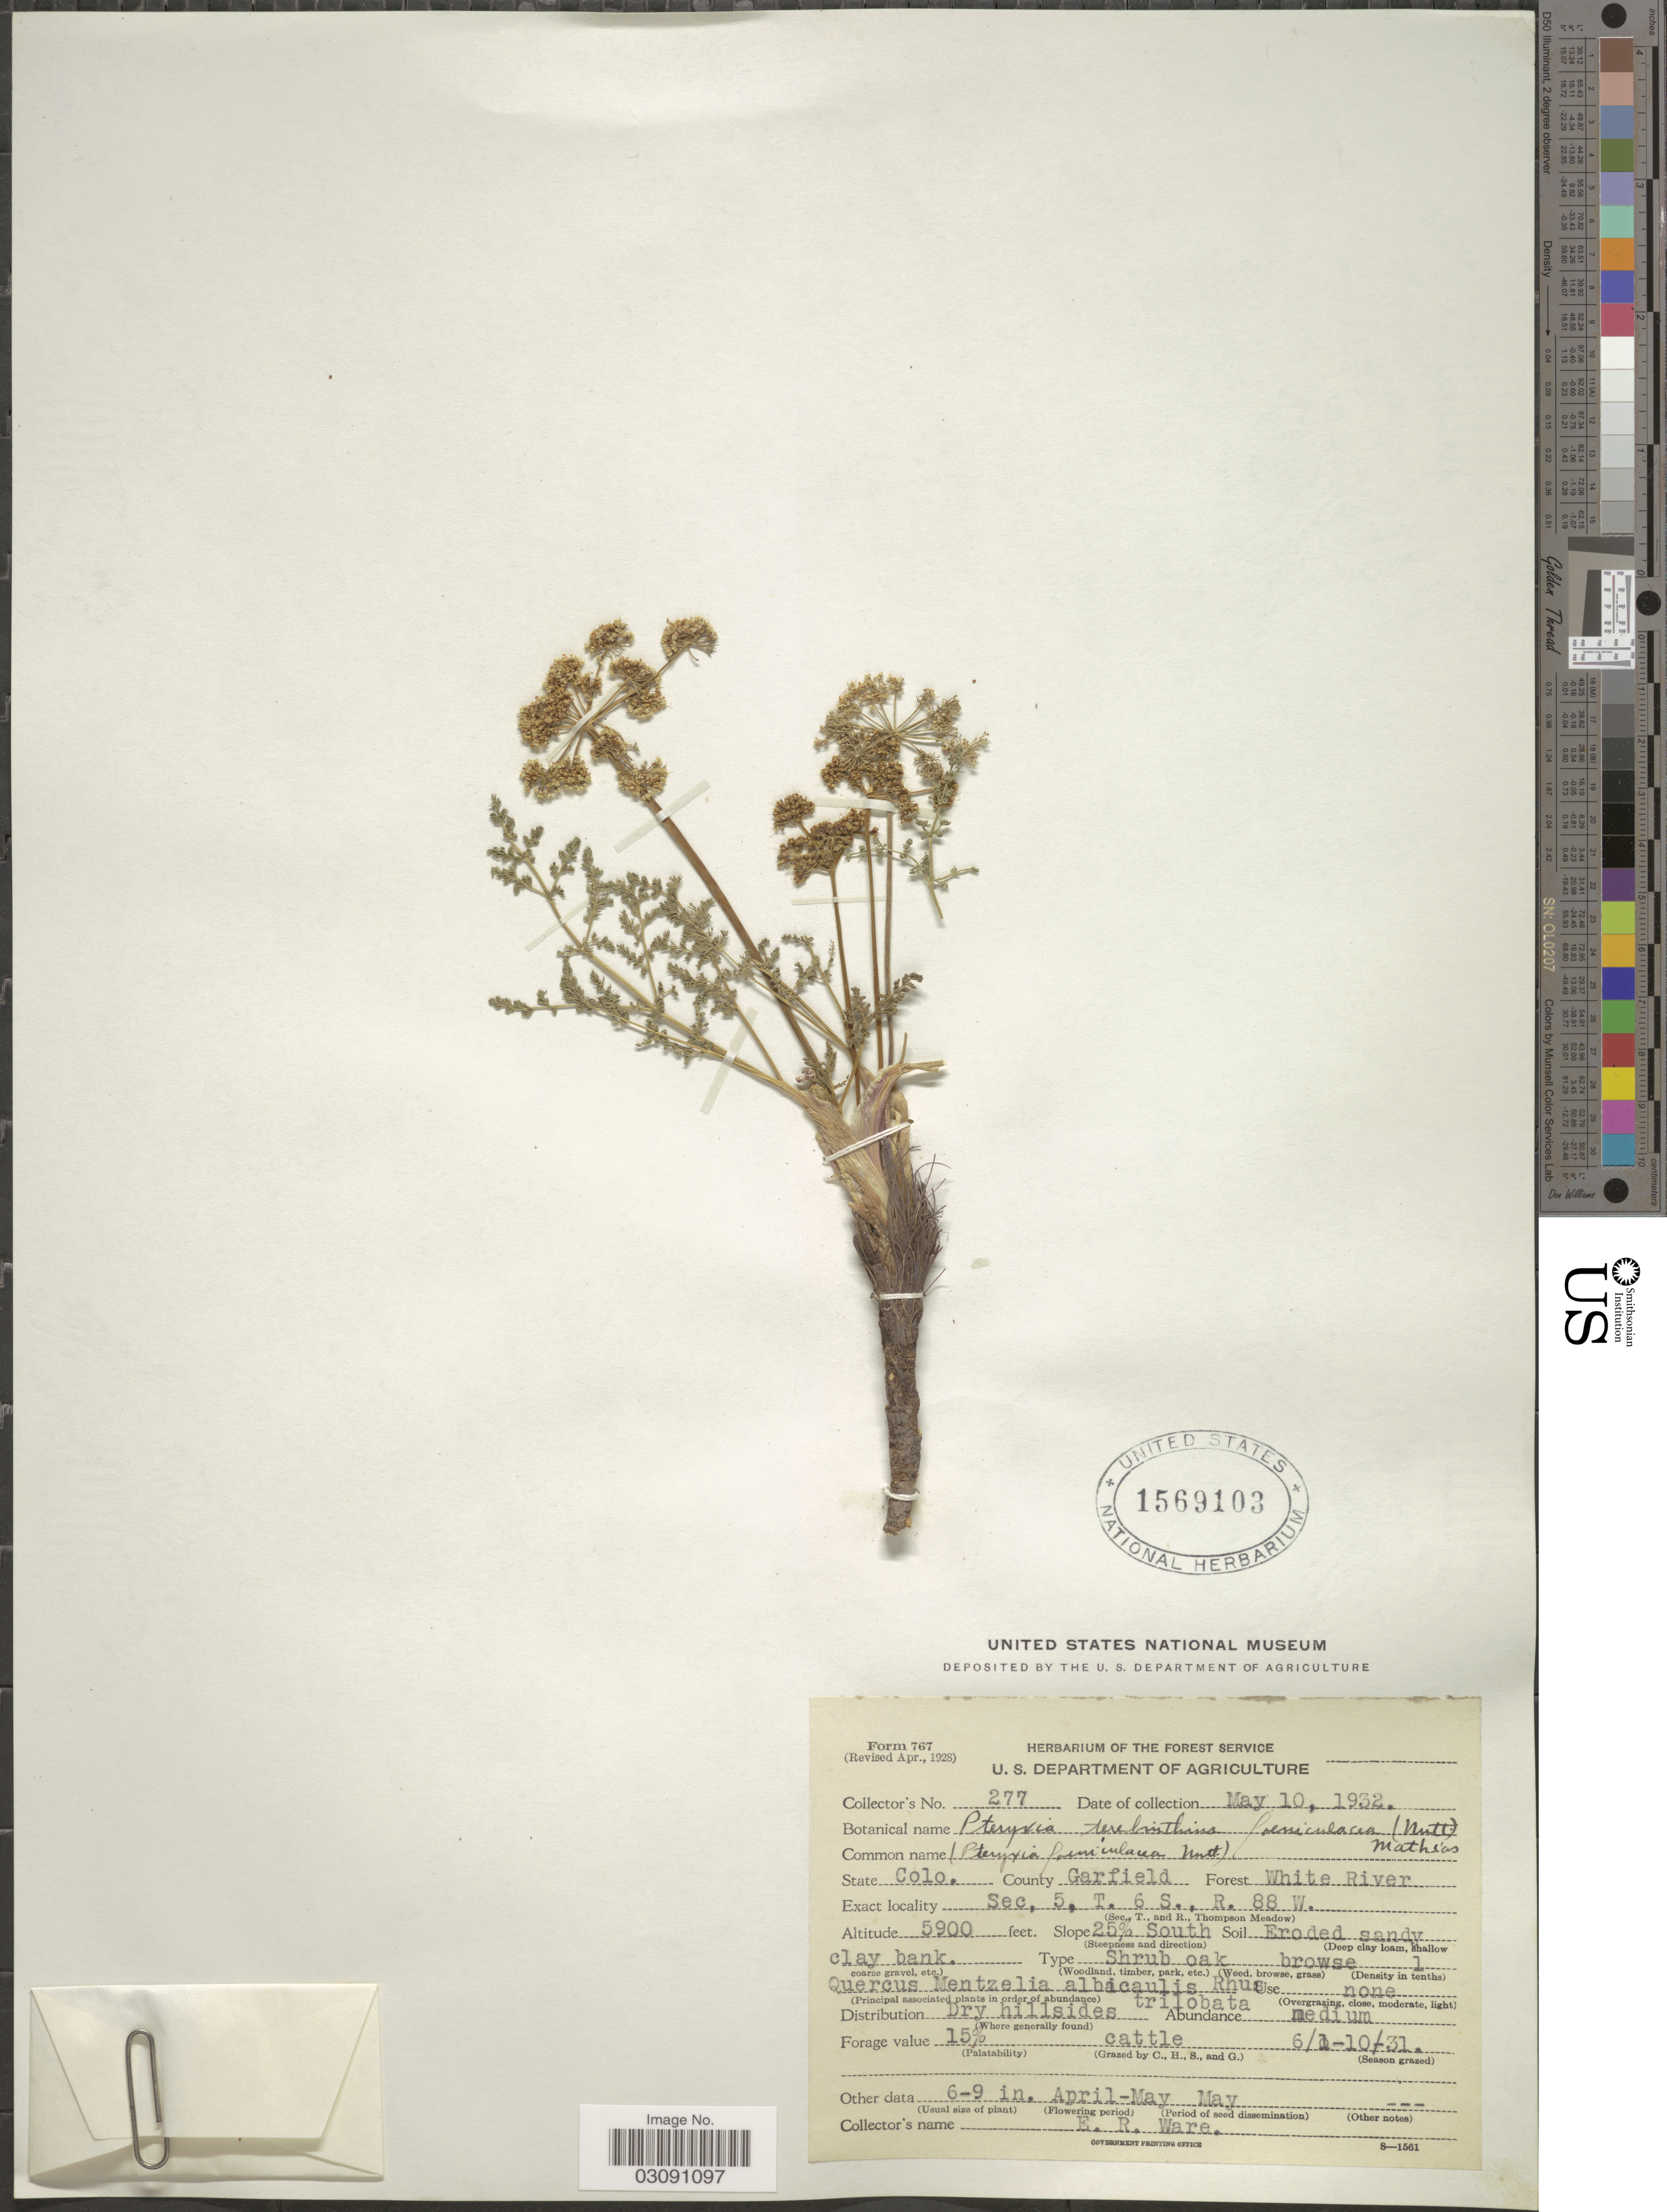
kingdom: Plantae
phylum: Tracheophyta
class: Magnoliopsida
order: Apiales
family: Apiaceae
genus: Pteryxia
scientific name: Pteryxia terebinthina var. foeniculacea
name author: (Torr. & A. Gray) Mathias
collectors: E. Ware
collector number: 277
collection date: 1932-05-10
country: United States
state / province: Colorado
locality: Country Garfield, Forest White River, Sec, 5, T. 6 S., R. 88 W.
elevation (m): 1798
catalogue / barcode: US 1569103